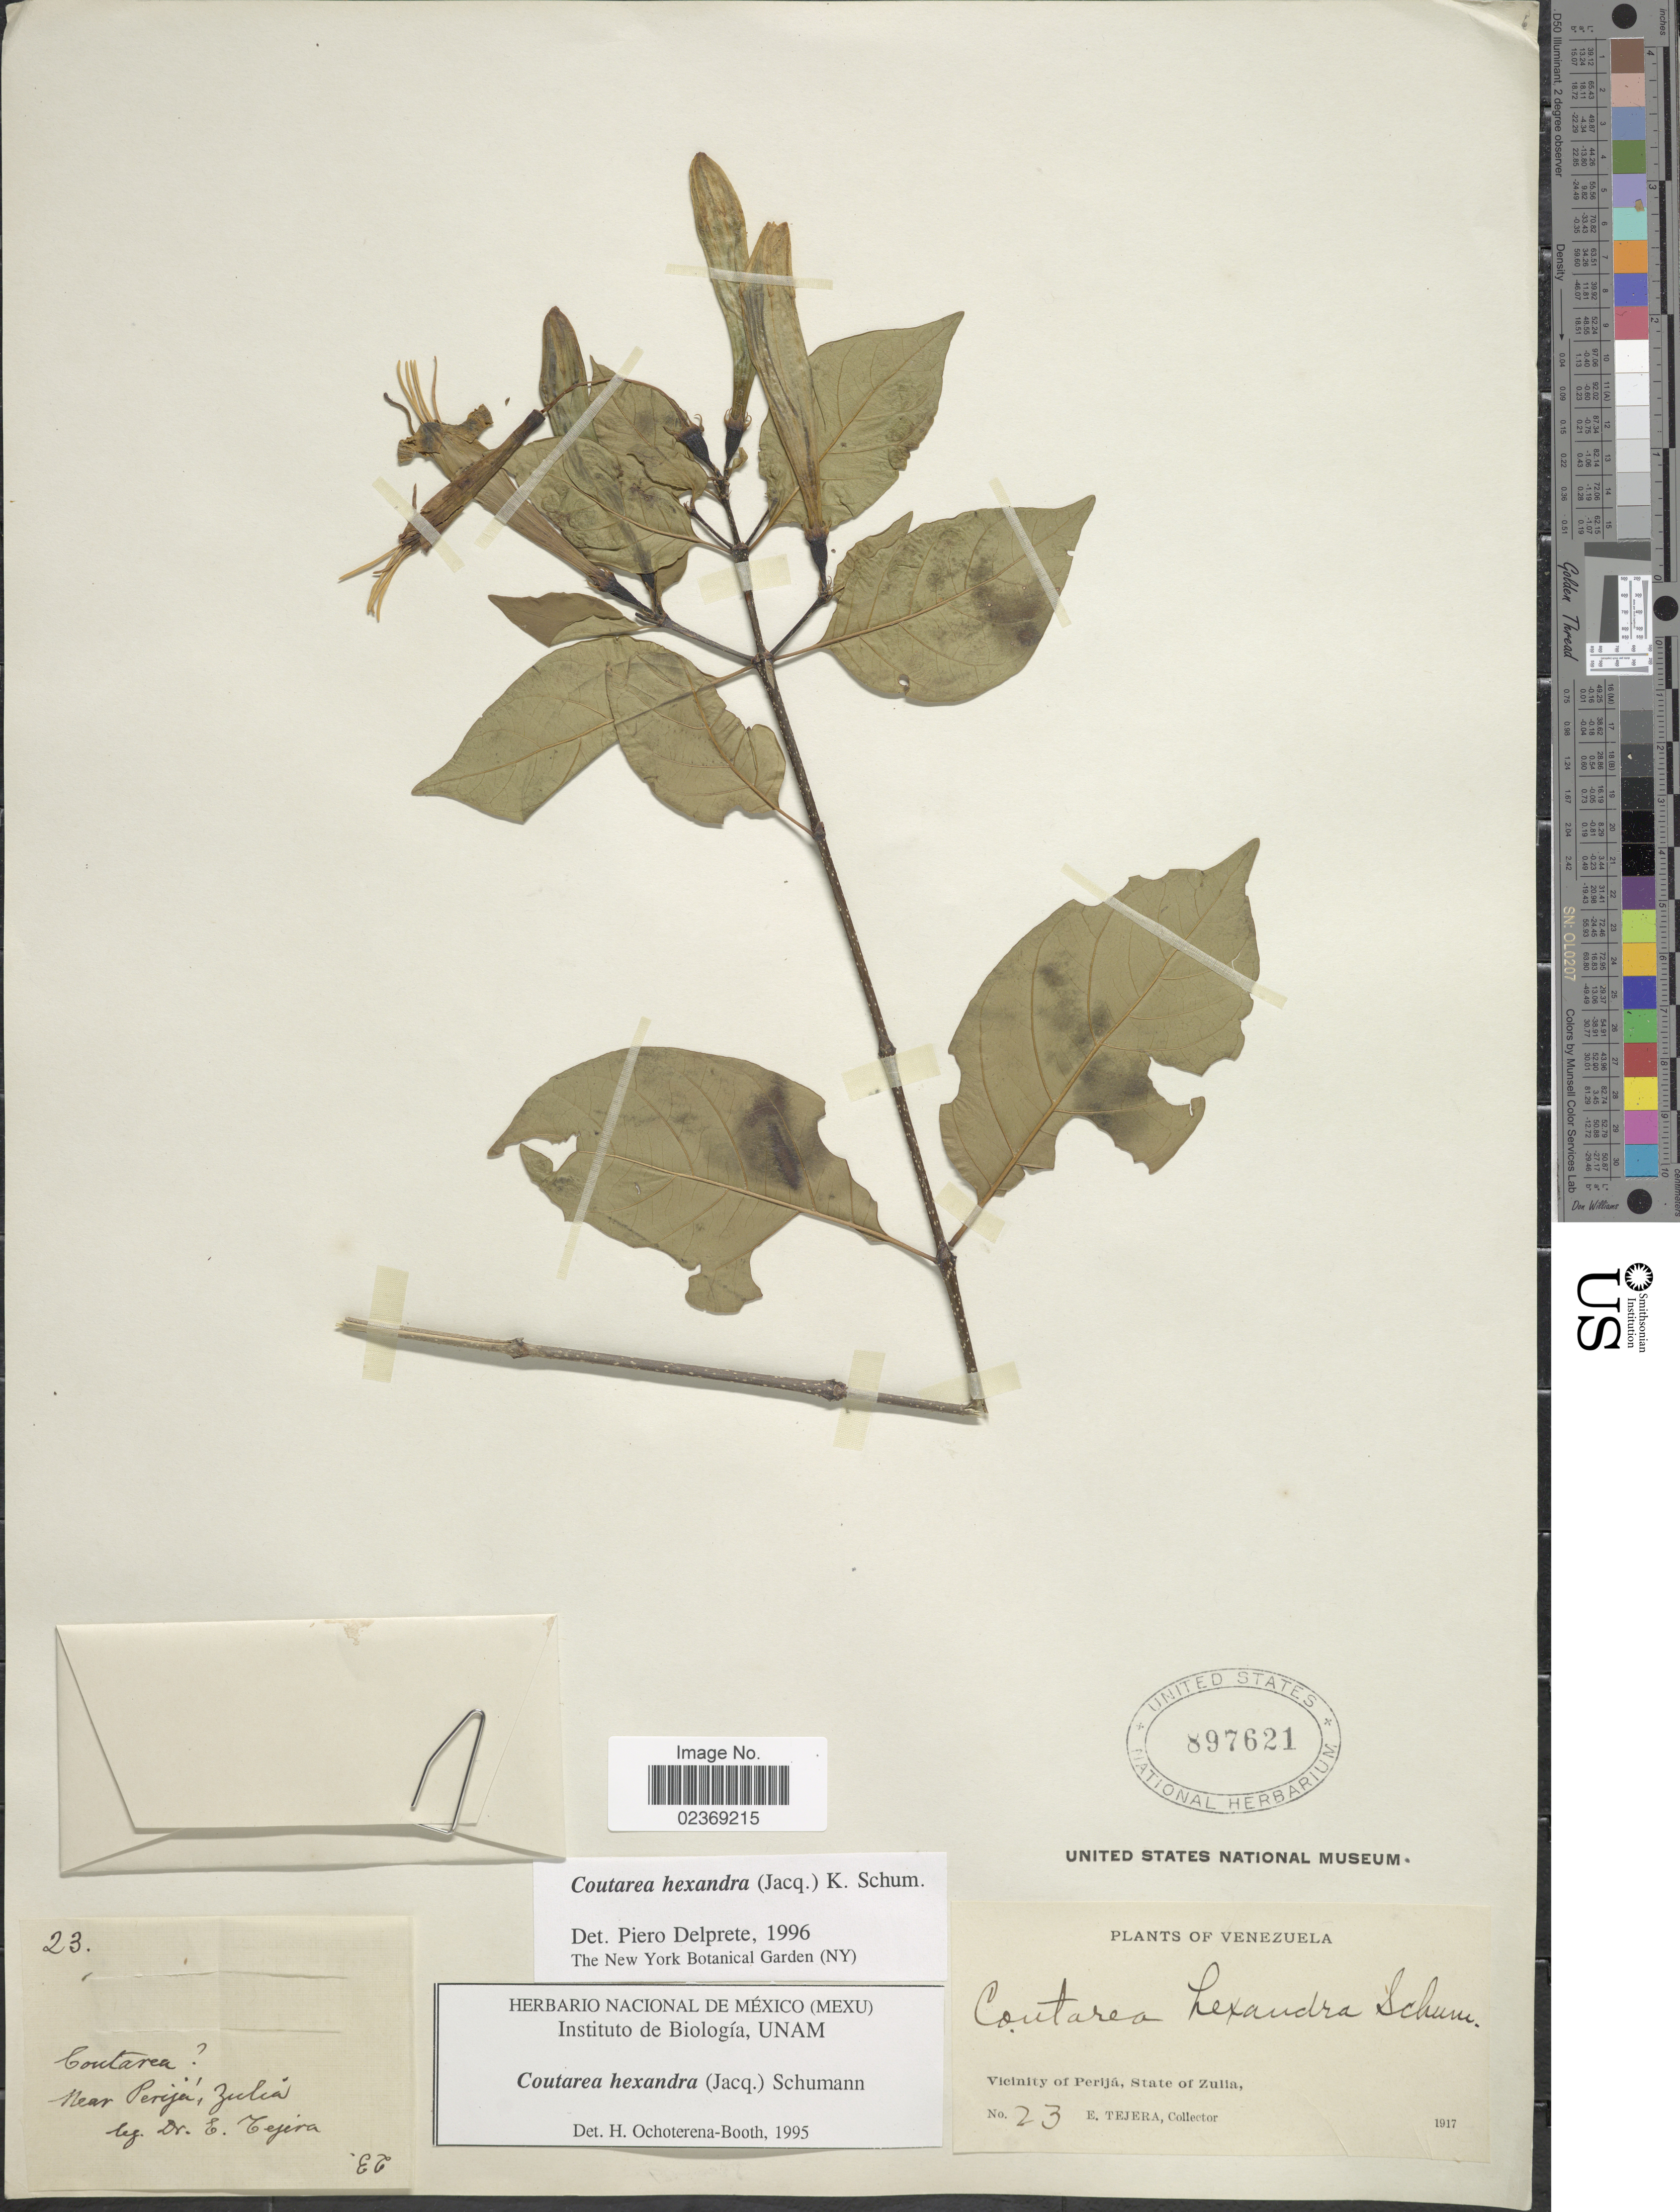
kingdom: Plantae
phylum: Tracheophyta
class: Magnoliopsida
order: Gentianales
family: Rubiaceae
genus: Coutarea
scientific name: Coutarea hexandra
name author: (Jacq.) K. Schum.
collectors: E. Tejera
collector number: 23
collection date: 1917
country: Venezuela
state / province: Zulia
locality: Vicinity of Perija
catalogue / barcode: US 897621